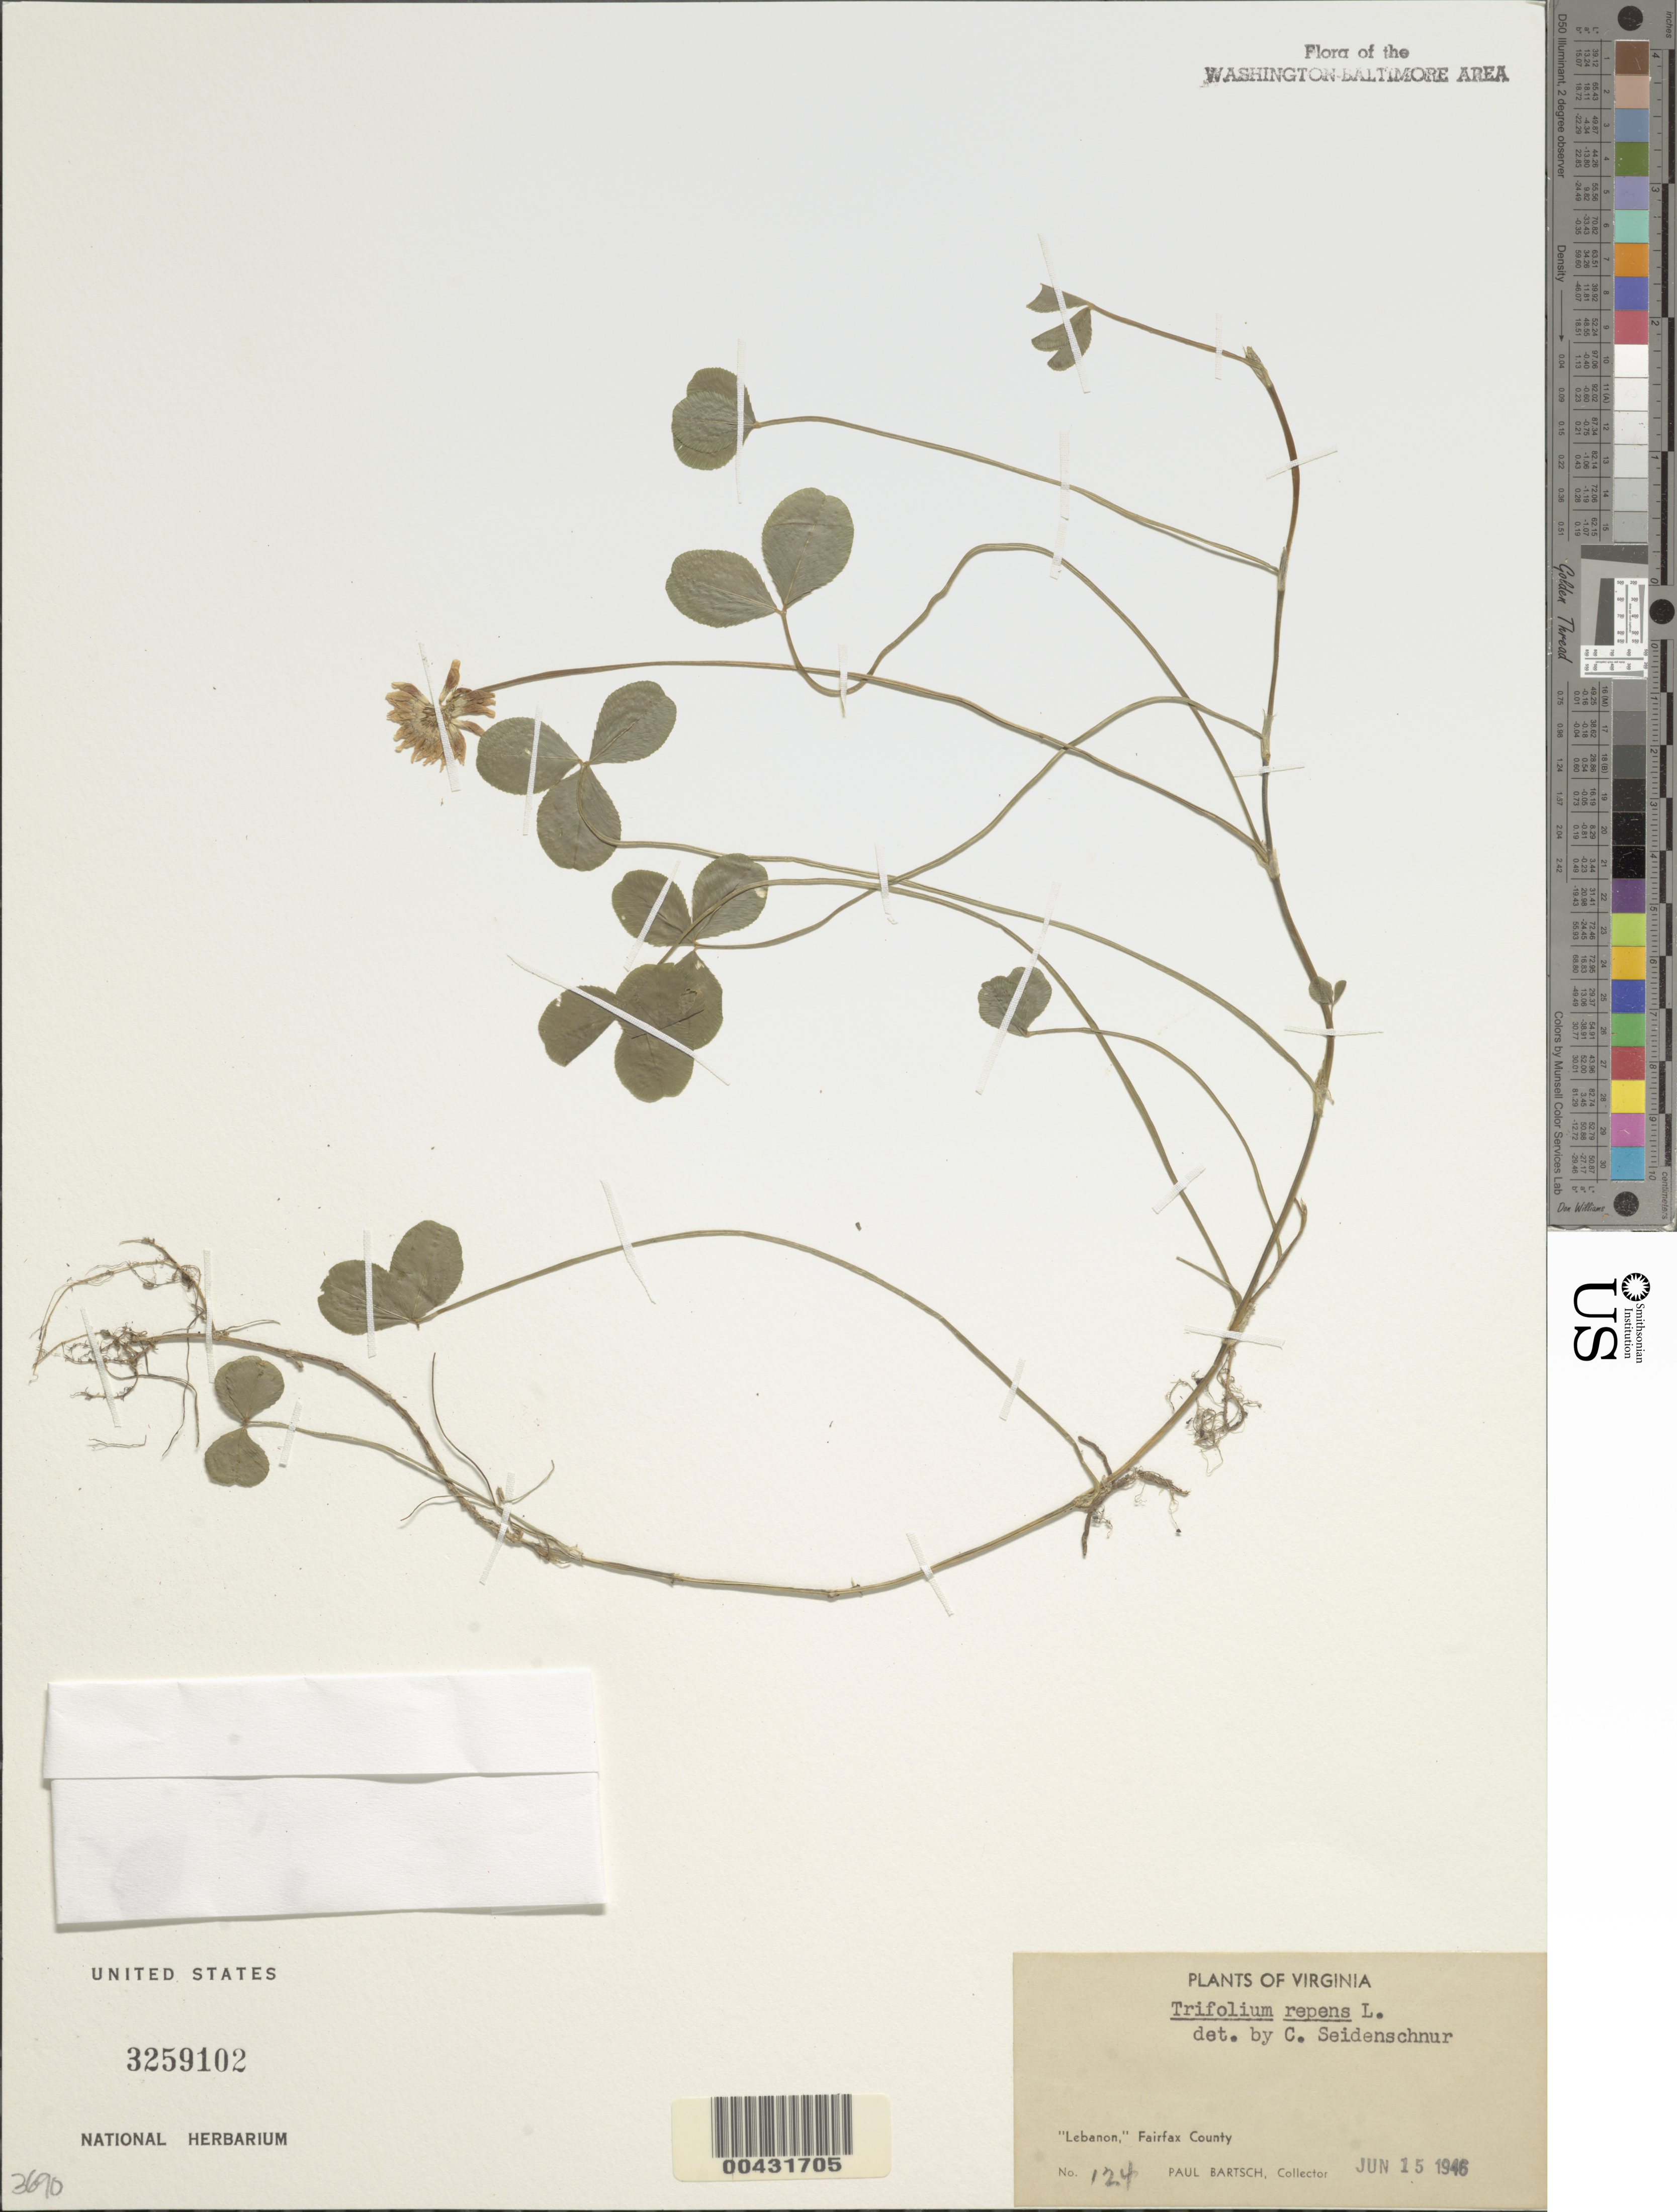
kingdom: Plantae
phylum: Tracheophyta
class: Magnoliopsida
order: Fabales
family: Fabaceae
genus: Trifolium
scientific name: Trifolium repens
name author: L.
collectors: P. Bartsch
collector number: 124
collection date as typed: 15 Jun 1946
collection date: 1946-06-15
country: United States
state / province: Virginia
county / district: Fairfax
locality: Lebanon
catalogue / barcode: US 3259102